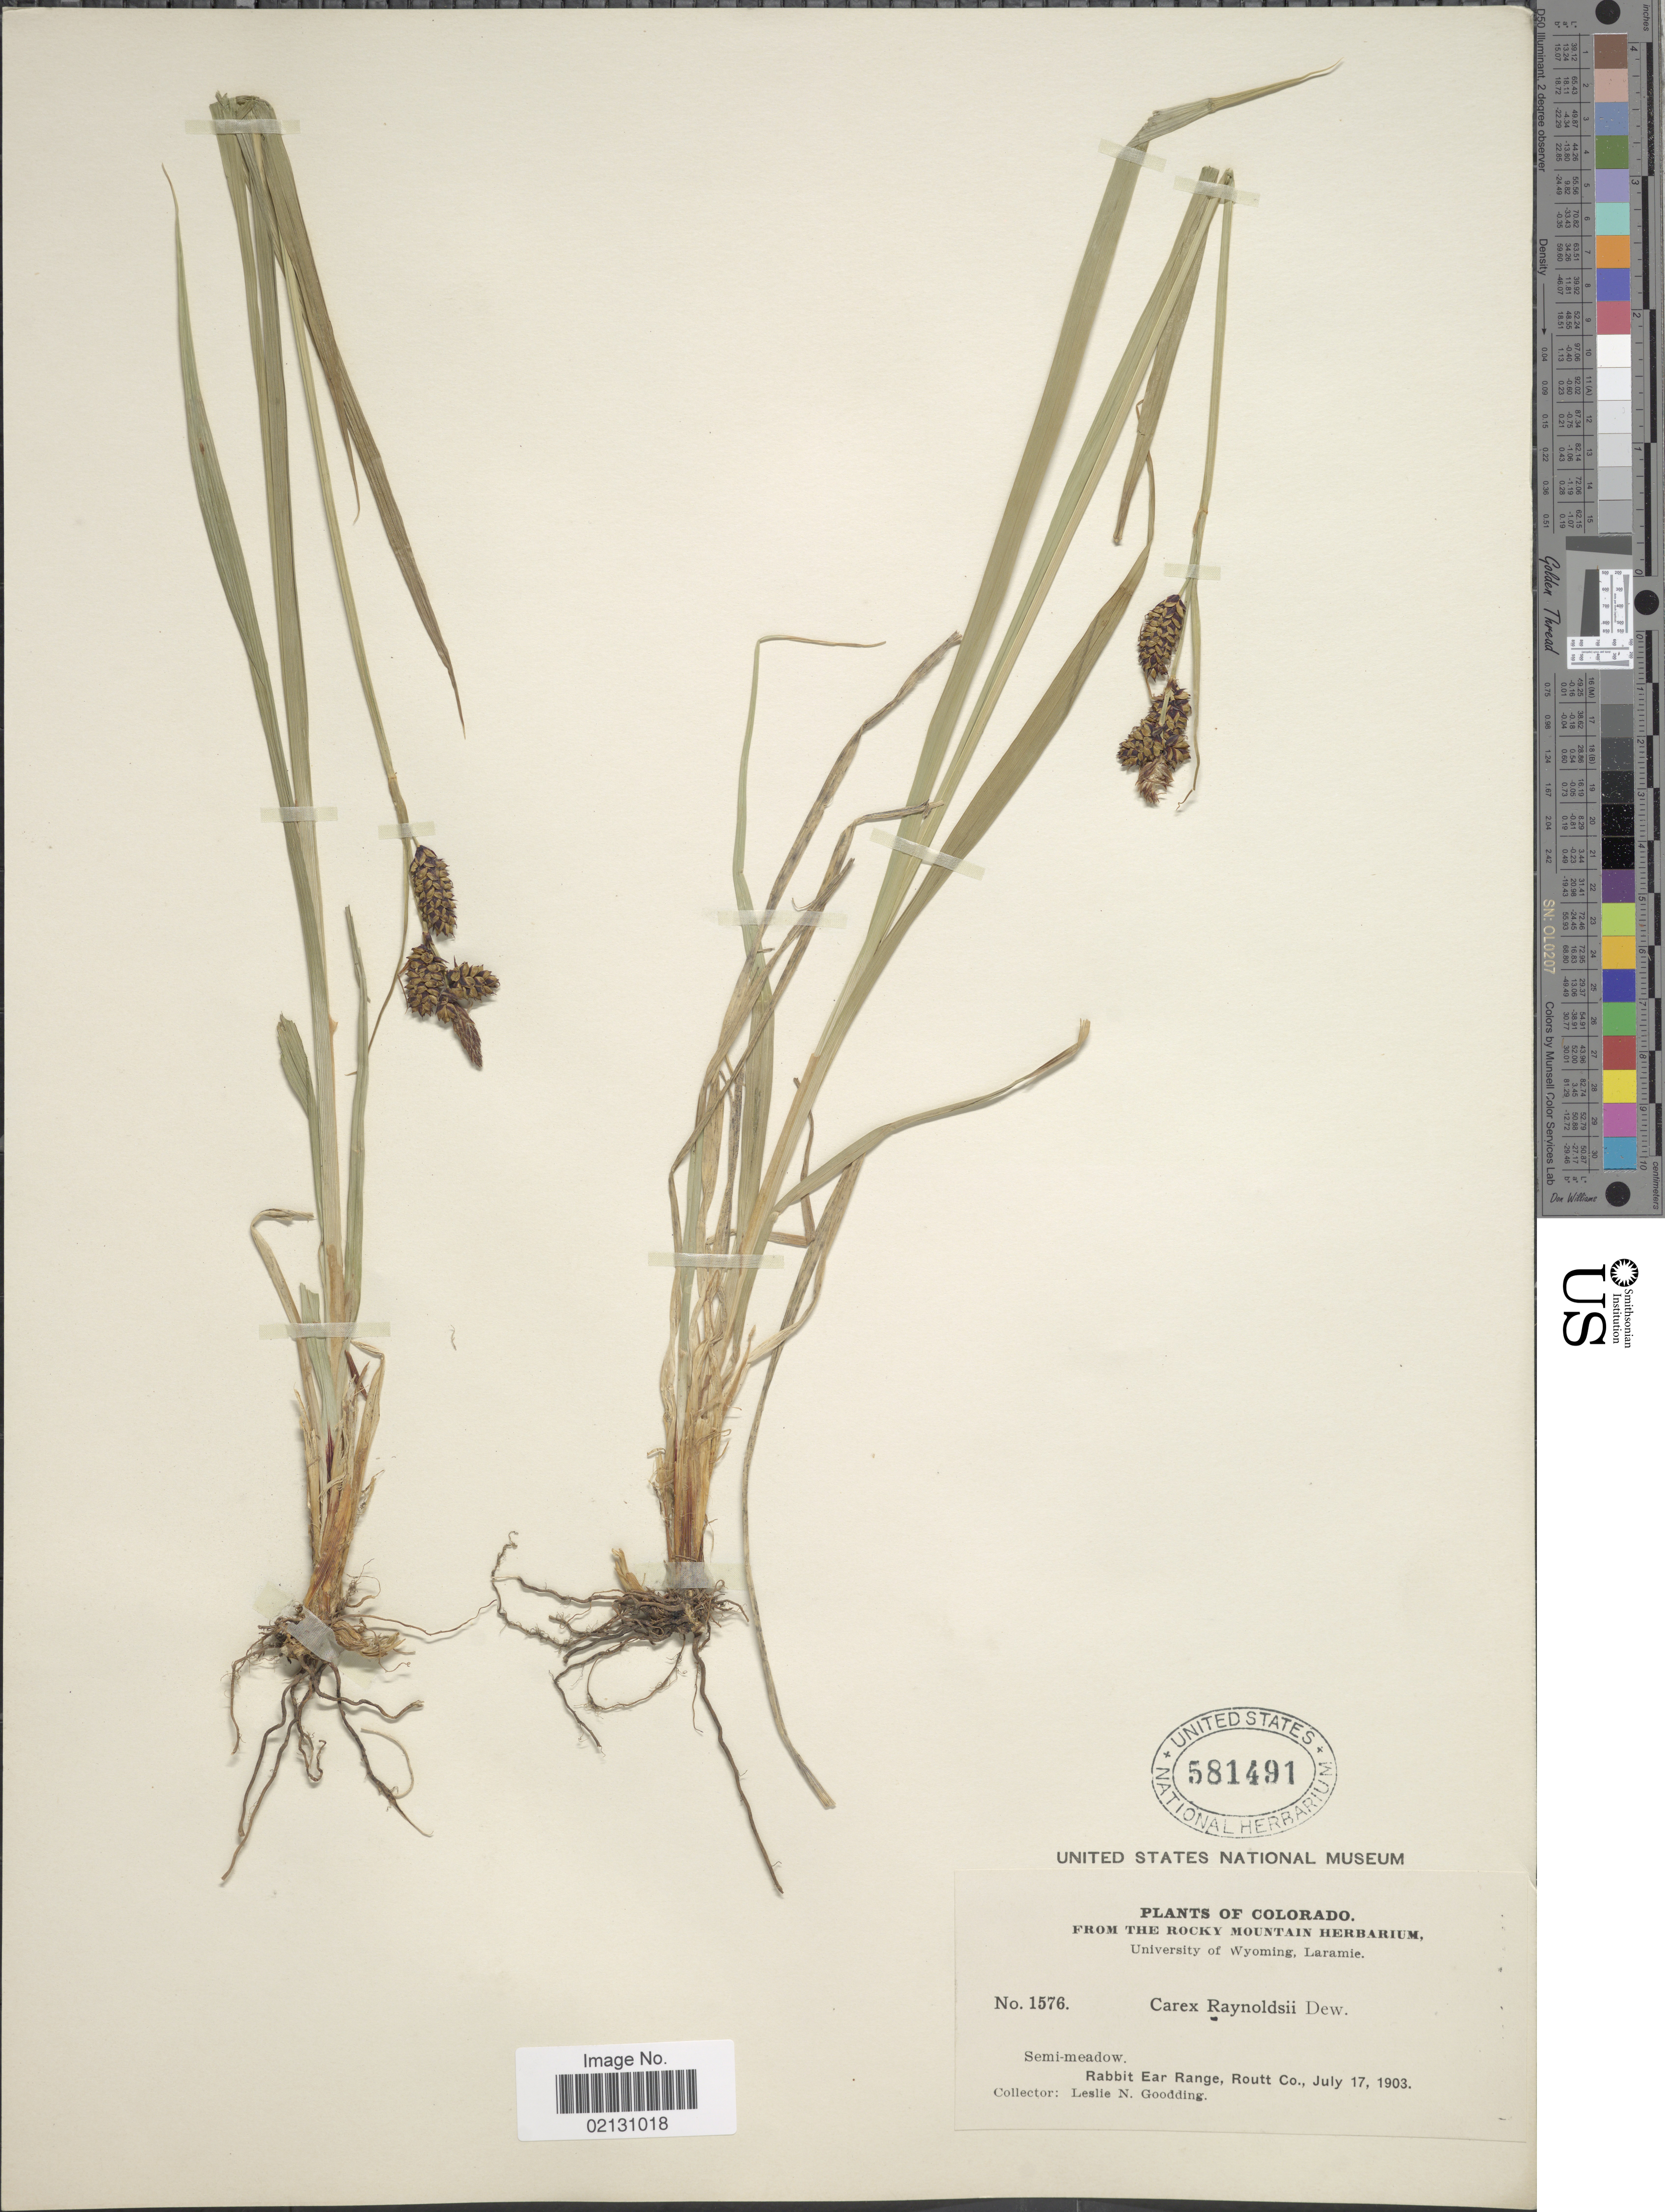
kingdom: Plantae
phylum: Tracheophyta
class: Liliopsida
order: Poales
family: Cyperaceae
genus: Carex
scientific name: Carex raynoldsii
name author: Dewey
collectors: L. N. Goodding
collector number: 1576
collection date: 1903-07-17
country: United States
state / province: Colorado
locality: Semi-meadow, Rabbit Ear Range, Rout Co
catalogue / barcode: US 581491